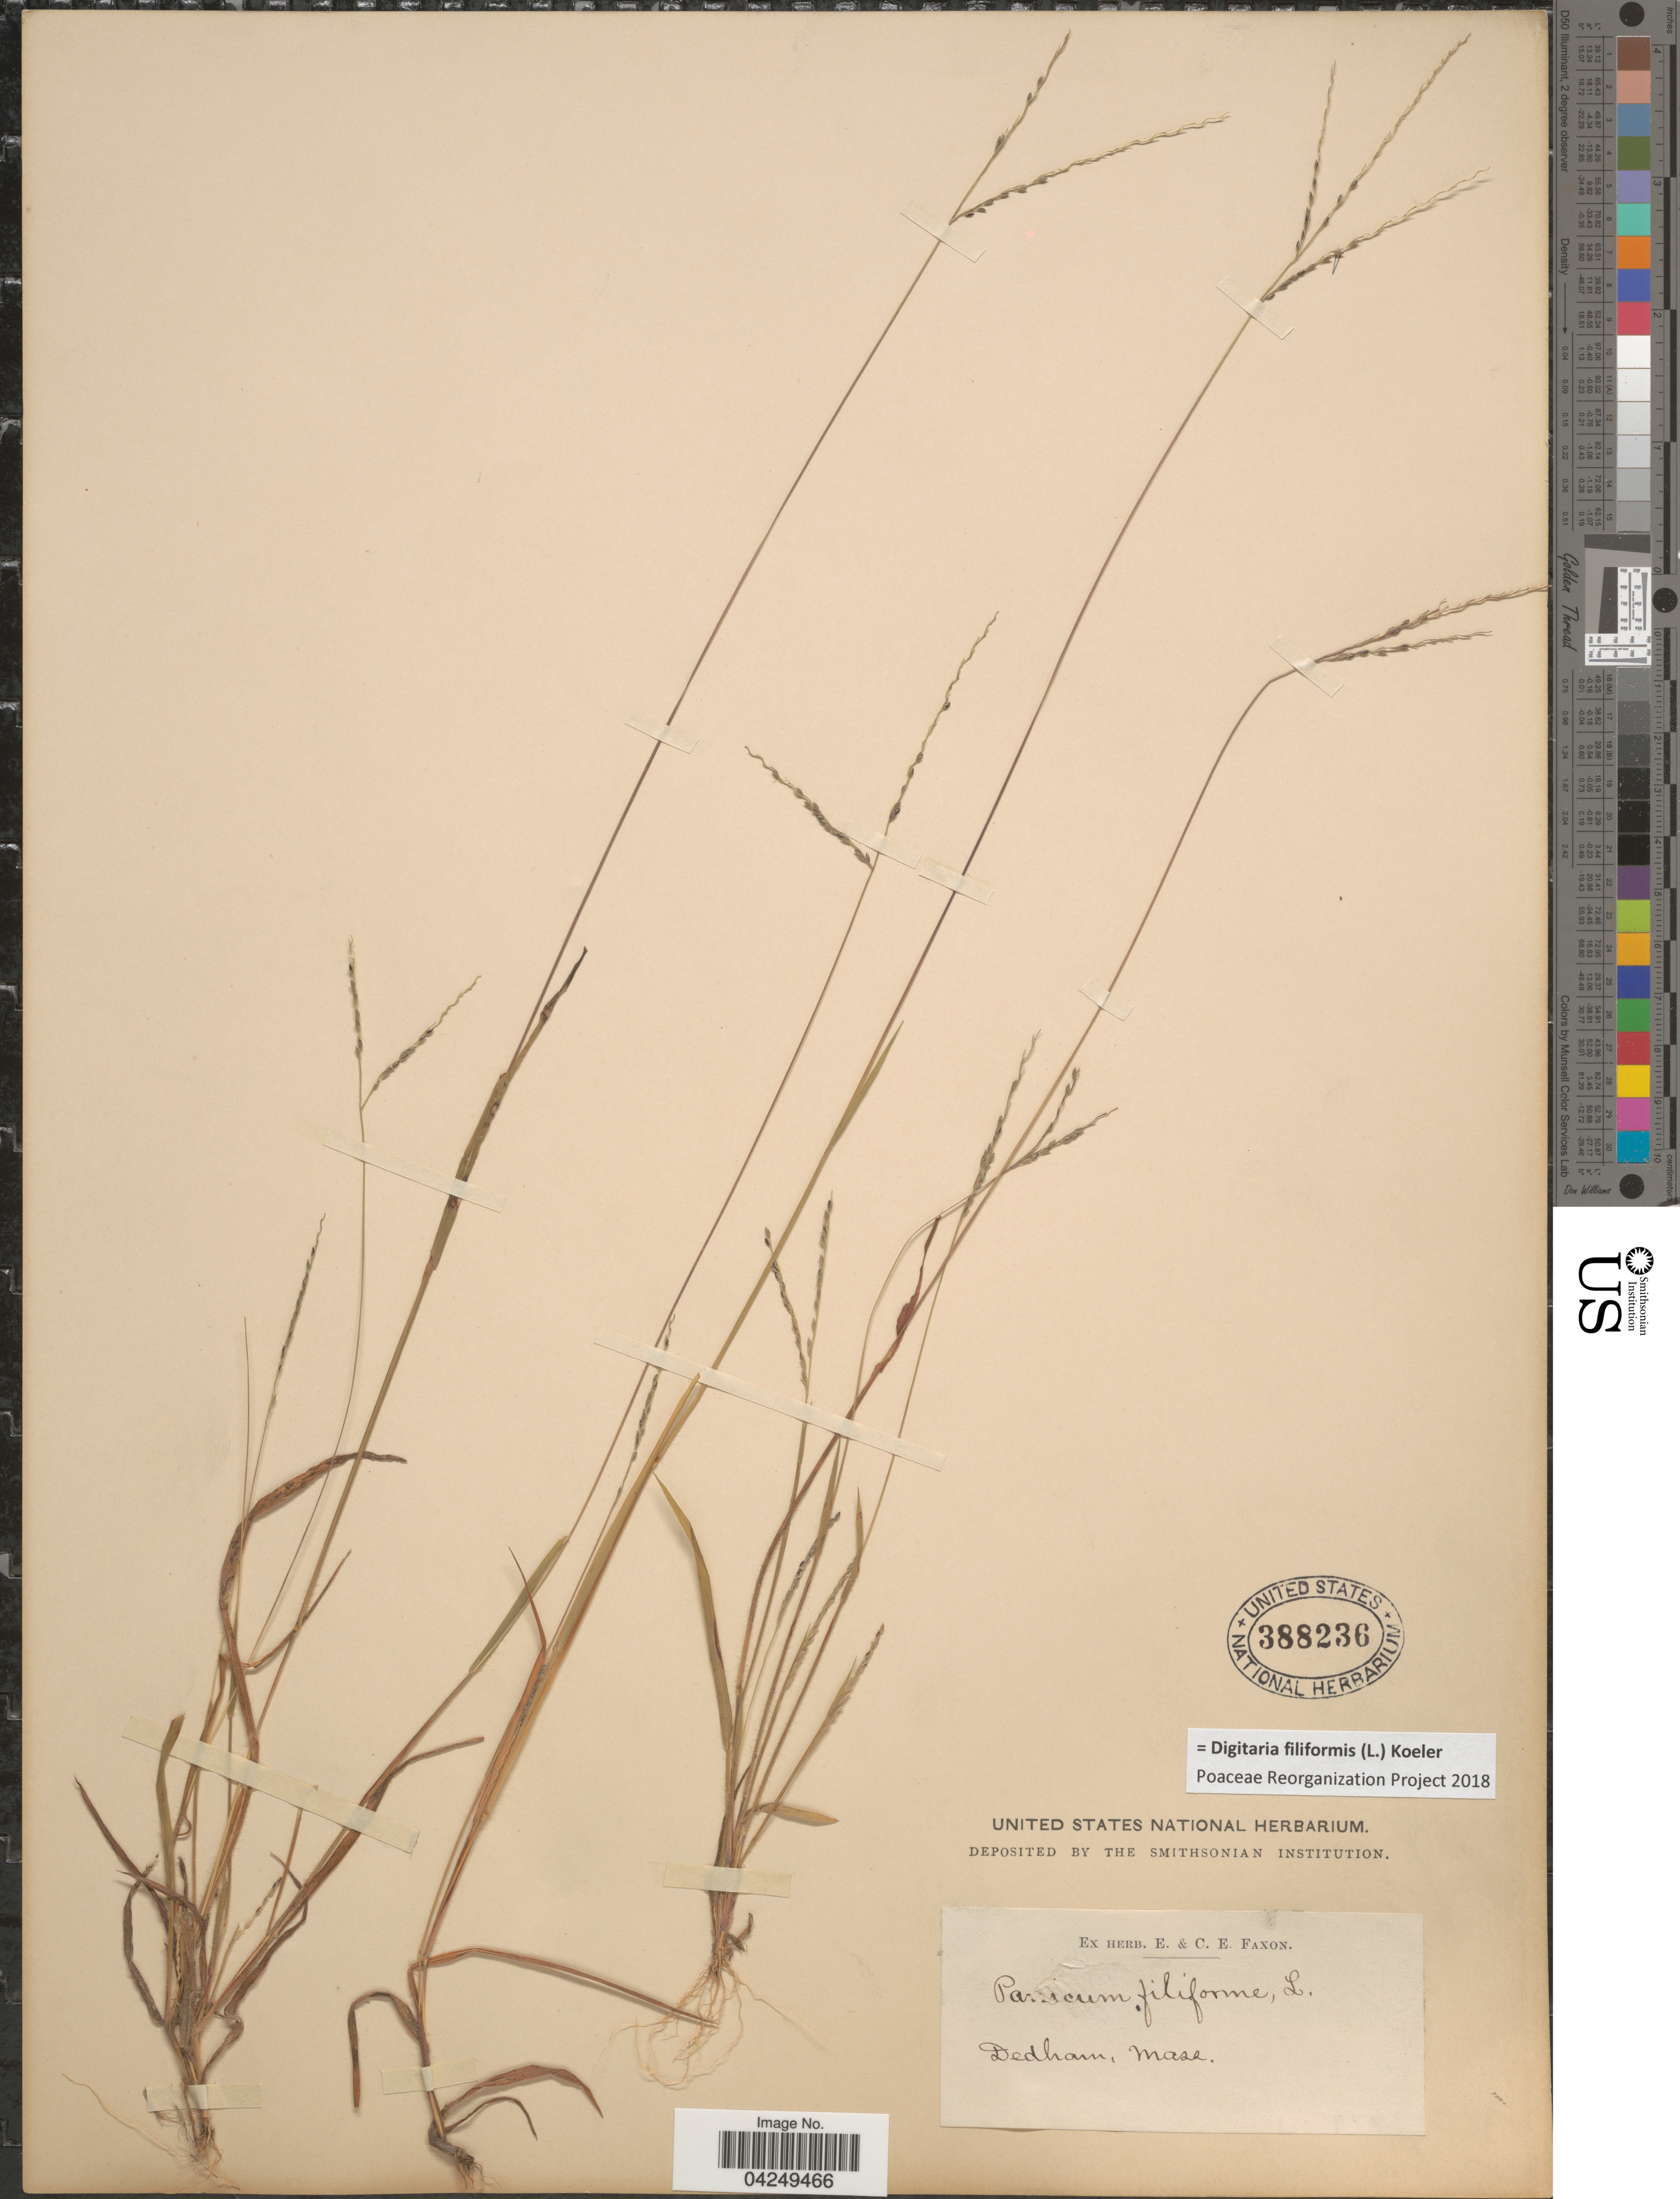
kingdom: Plantae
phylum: Tracheophyta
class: Liliopsida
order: Poales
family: Poaceae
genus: Digitaria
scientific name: Digitaria filiformis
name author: (L.) Koeler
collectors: ex herb. E. & C.E. Faxon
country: United States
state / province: Massachusetts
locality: Dedham.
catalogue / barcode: US 388236